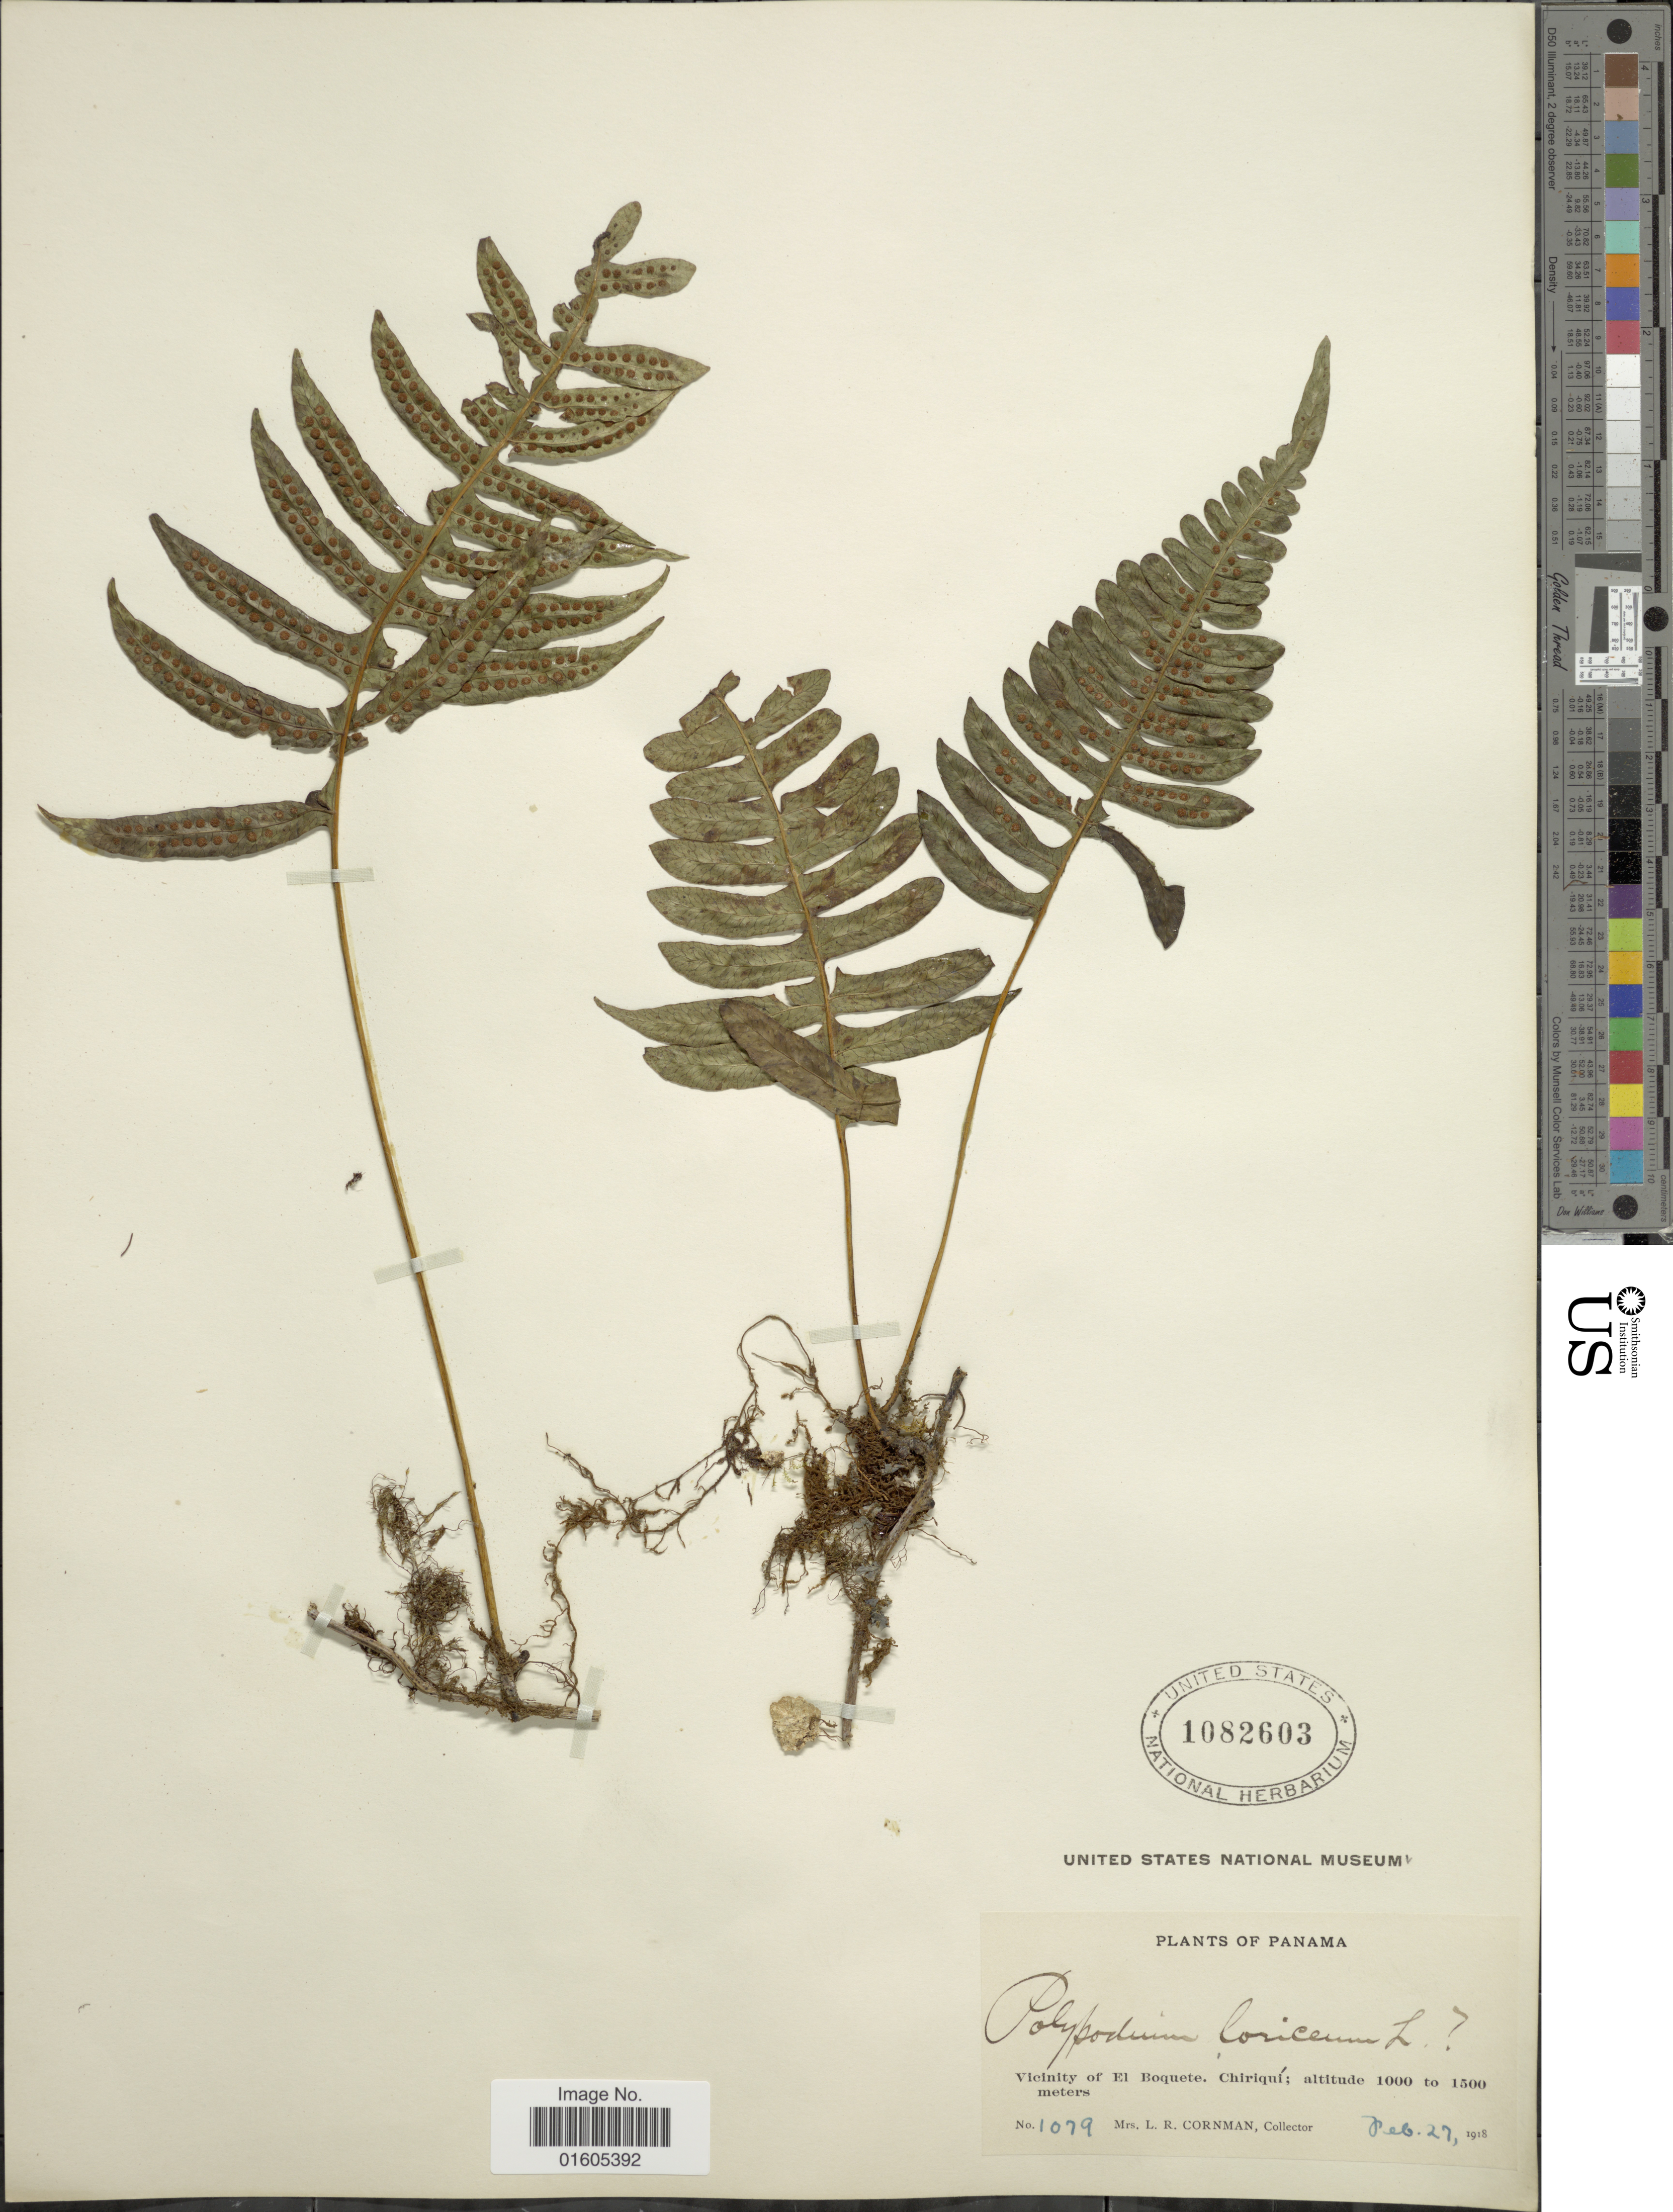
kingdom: Plantae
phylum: Tracheophyta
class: Polypodiopsida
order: Polypodiales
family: Polypodiaceae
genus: Serpocaulon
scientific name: Serpocaulon ptilorhizon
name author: (Christ) A.R. Sm.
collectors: L. Cornman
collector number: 1079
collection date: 1918-02-27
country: Panama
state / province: Chiriqui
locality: Vicinity of El Boquete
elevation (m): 1000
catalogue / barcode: US 1082603